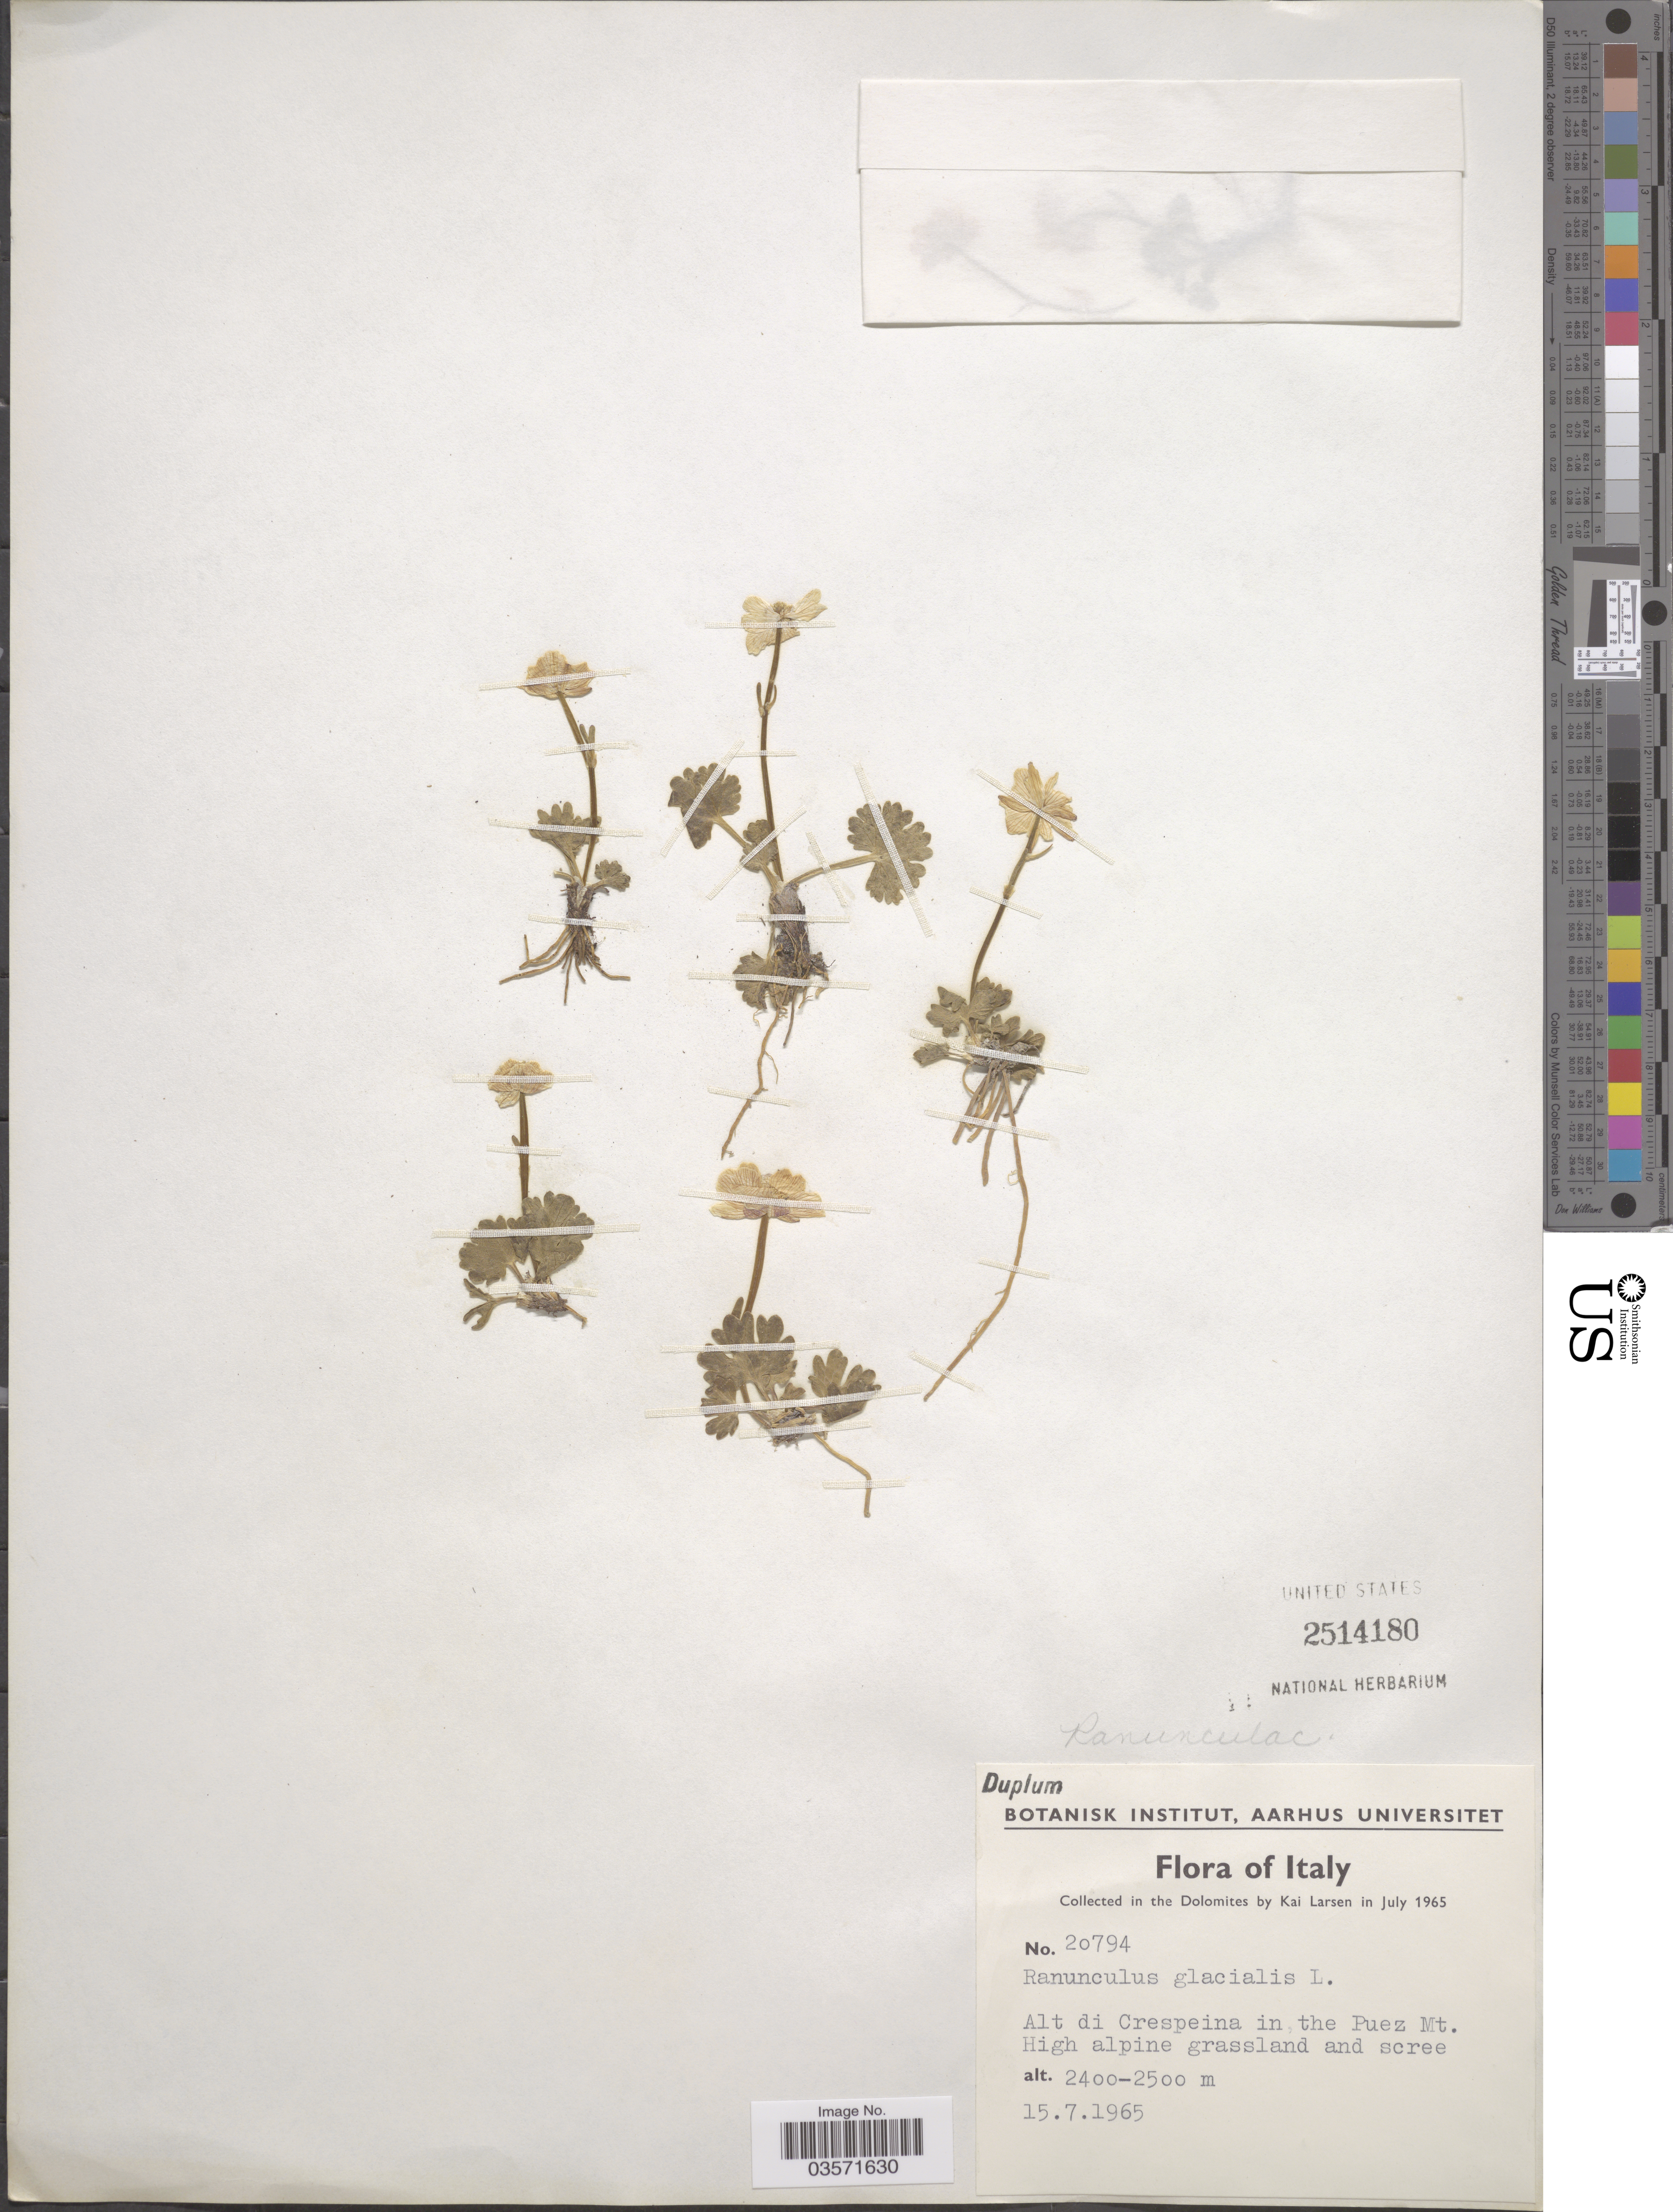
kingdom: Plantae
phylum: Tracheophyta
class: Magnoliopsida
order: Ranunculales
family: Ranunculaceae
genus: Ranunculus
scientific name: Ranunculus glacialis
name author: L.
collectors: K. Larsen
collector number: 20794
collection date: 1965-07-15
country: Italy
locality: In the Dolomites. Alt di Crespeina in the Puez Mt. High alpine grassland and scree.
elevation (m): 2400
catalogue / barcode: US 2514180